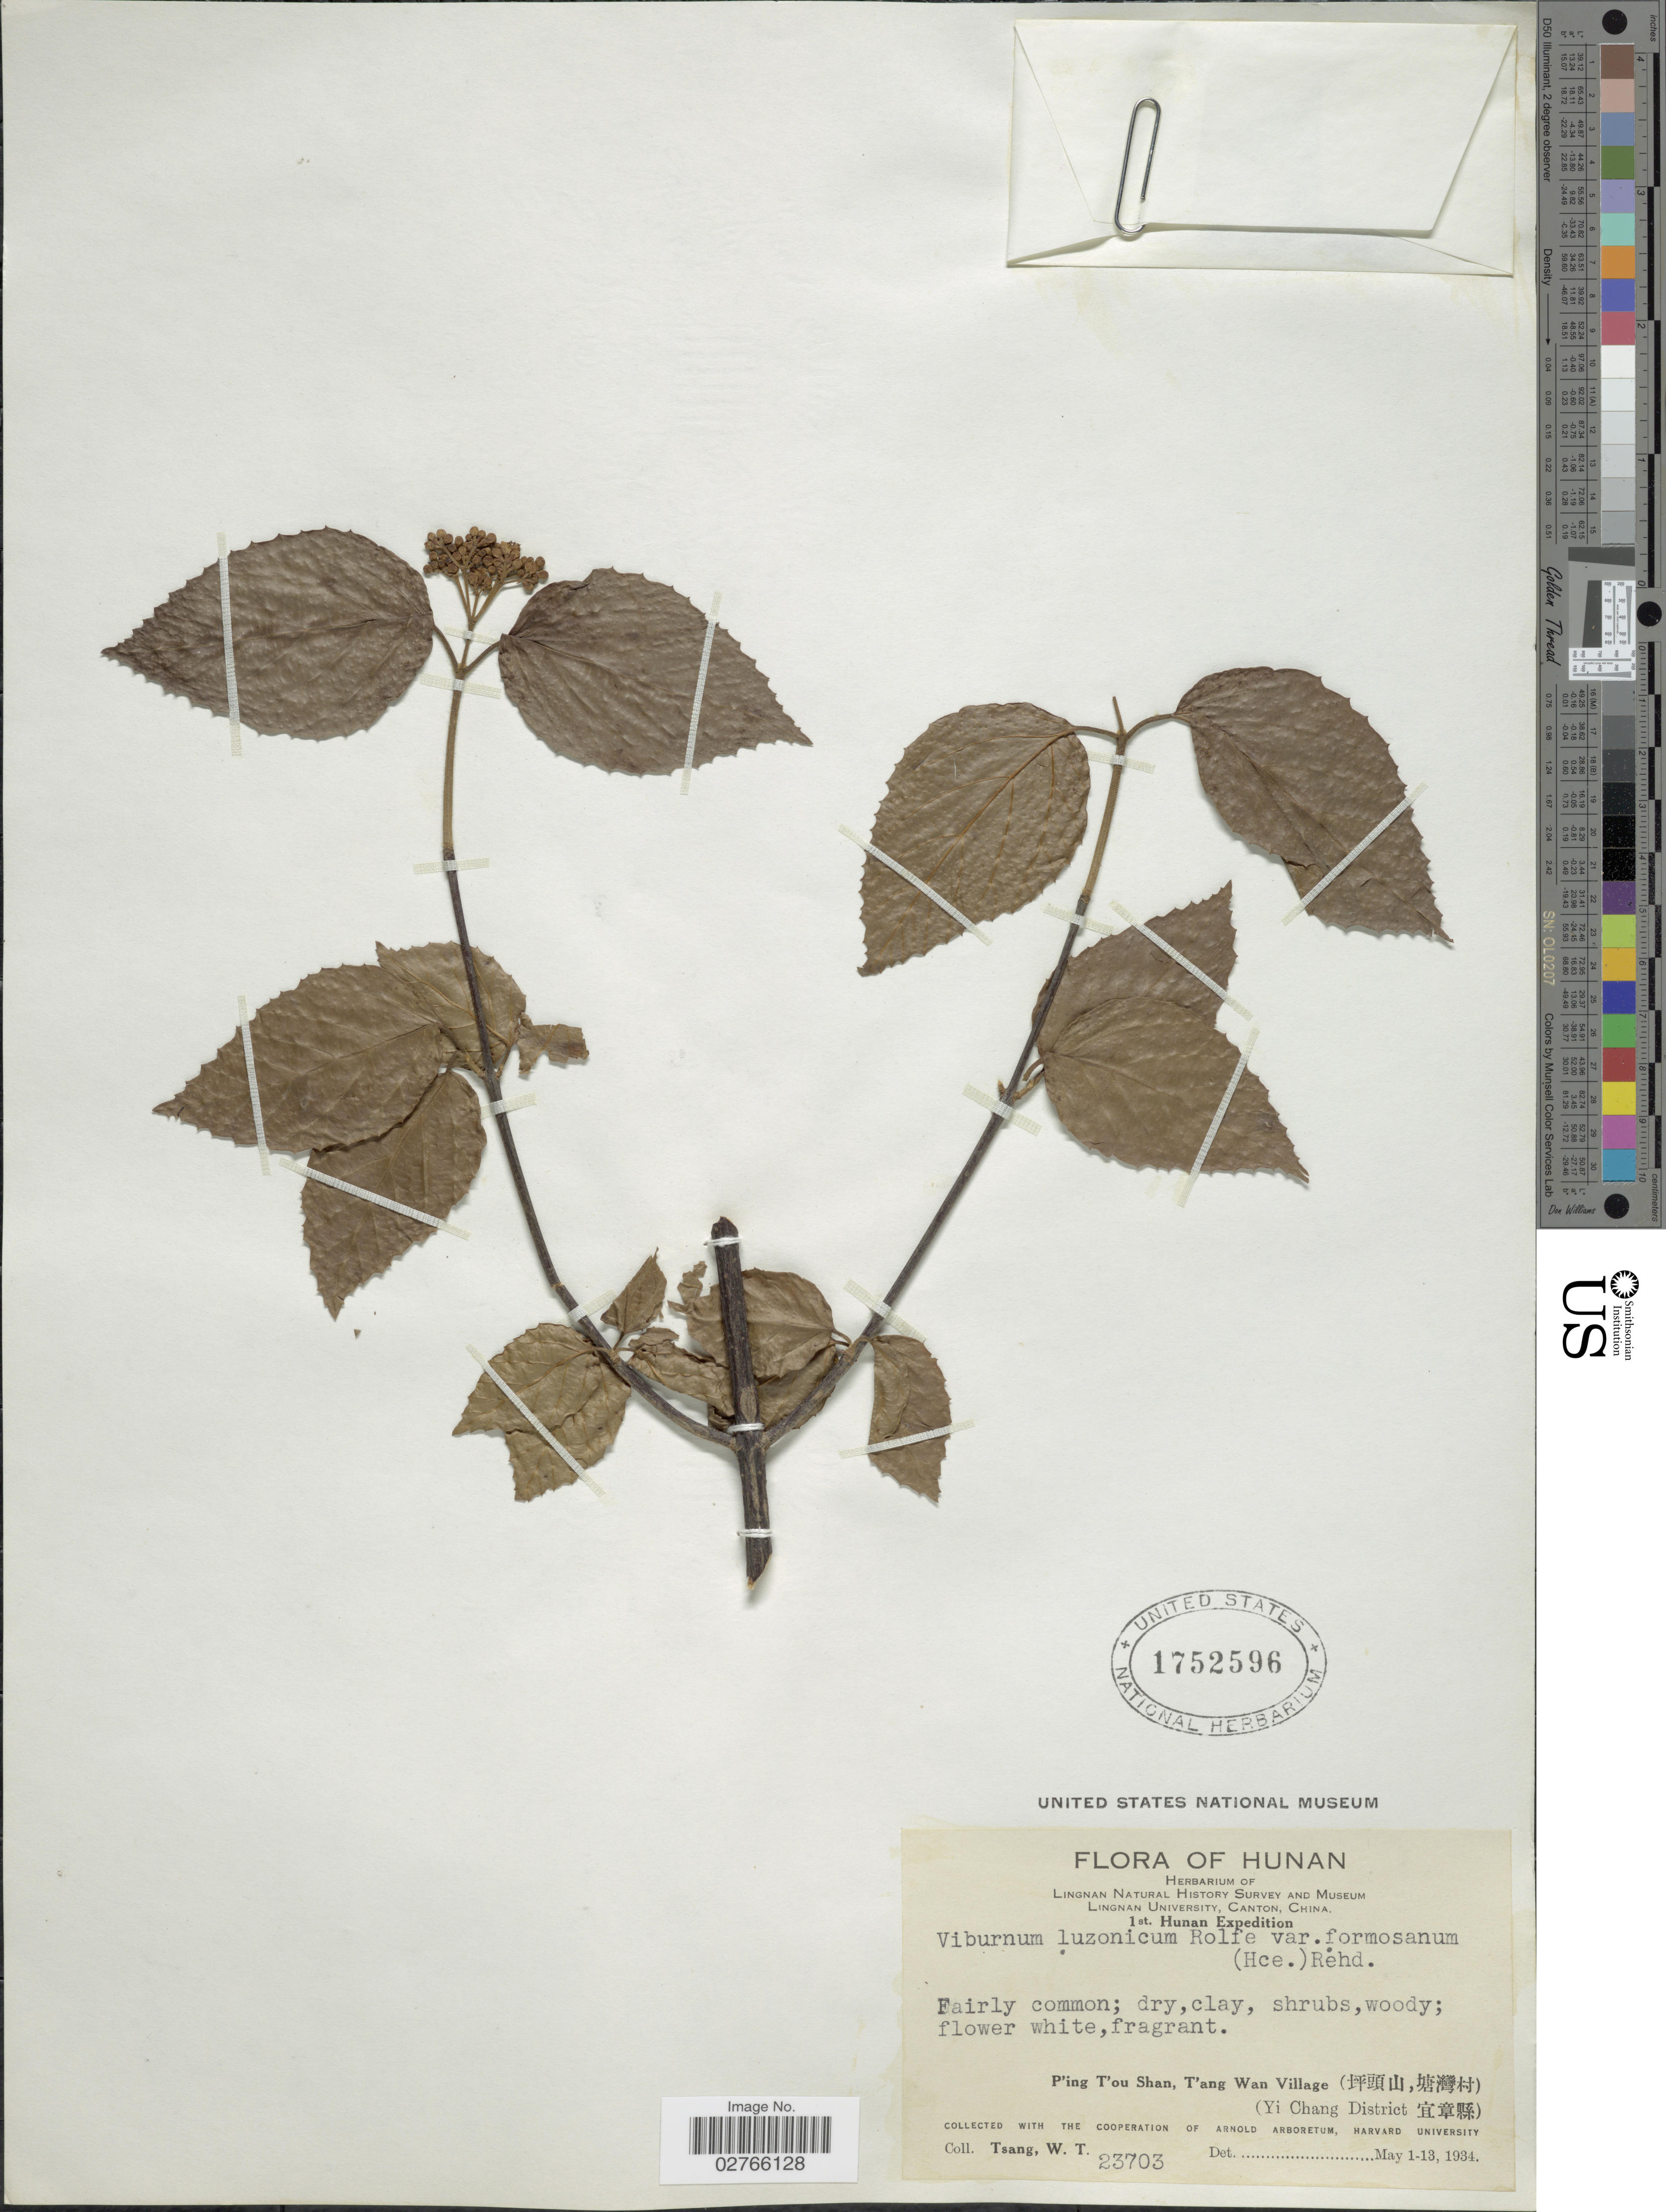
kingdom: Plantae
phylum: Tracheophyta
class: Magnoliopsida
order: Dipsacales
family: Viburnaceae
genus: Viburnum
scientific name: Viburnum formosanum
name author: (Hance) Hayata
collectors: W. T. Tsang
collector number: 23703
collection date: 1934-05-01/1934-05-13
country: China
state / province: Hunan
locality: P'ing T'ou Shan, T'ang Wan Village (Yi Chang District).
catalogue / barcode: US 1752596